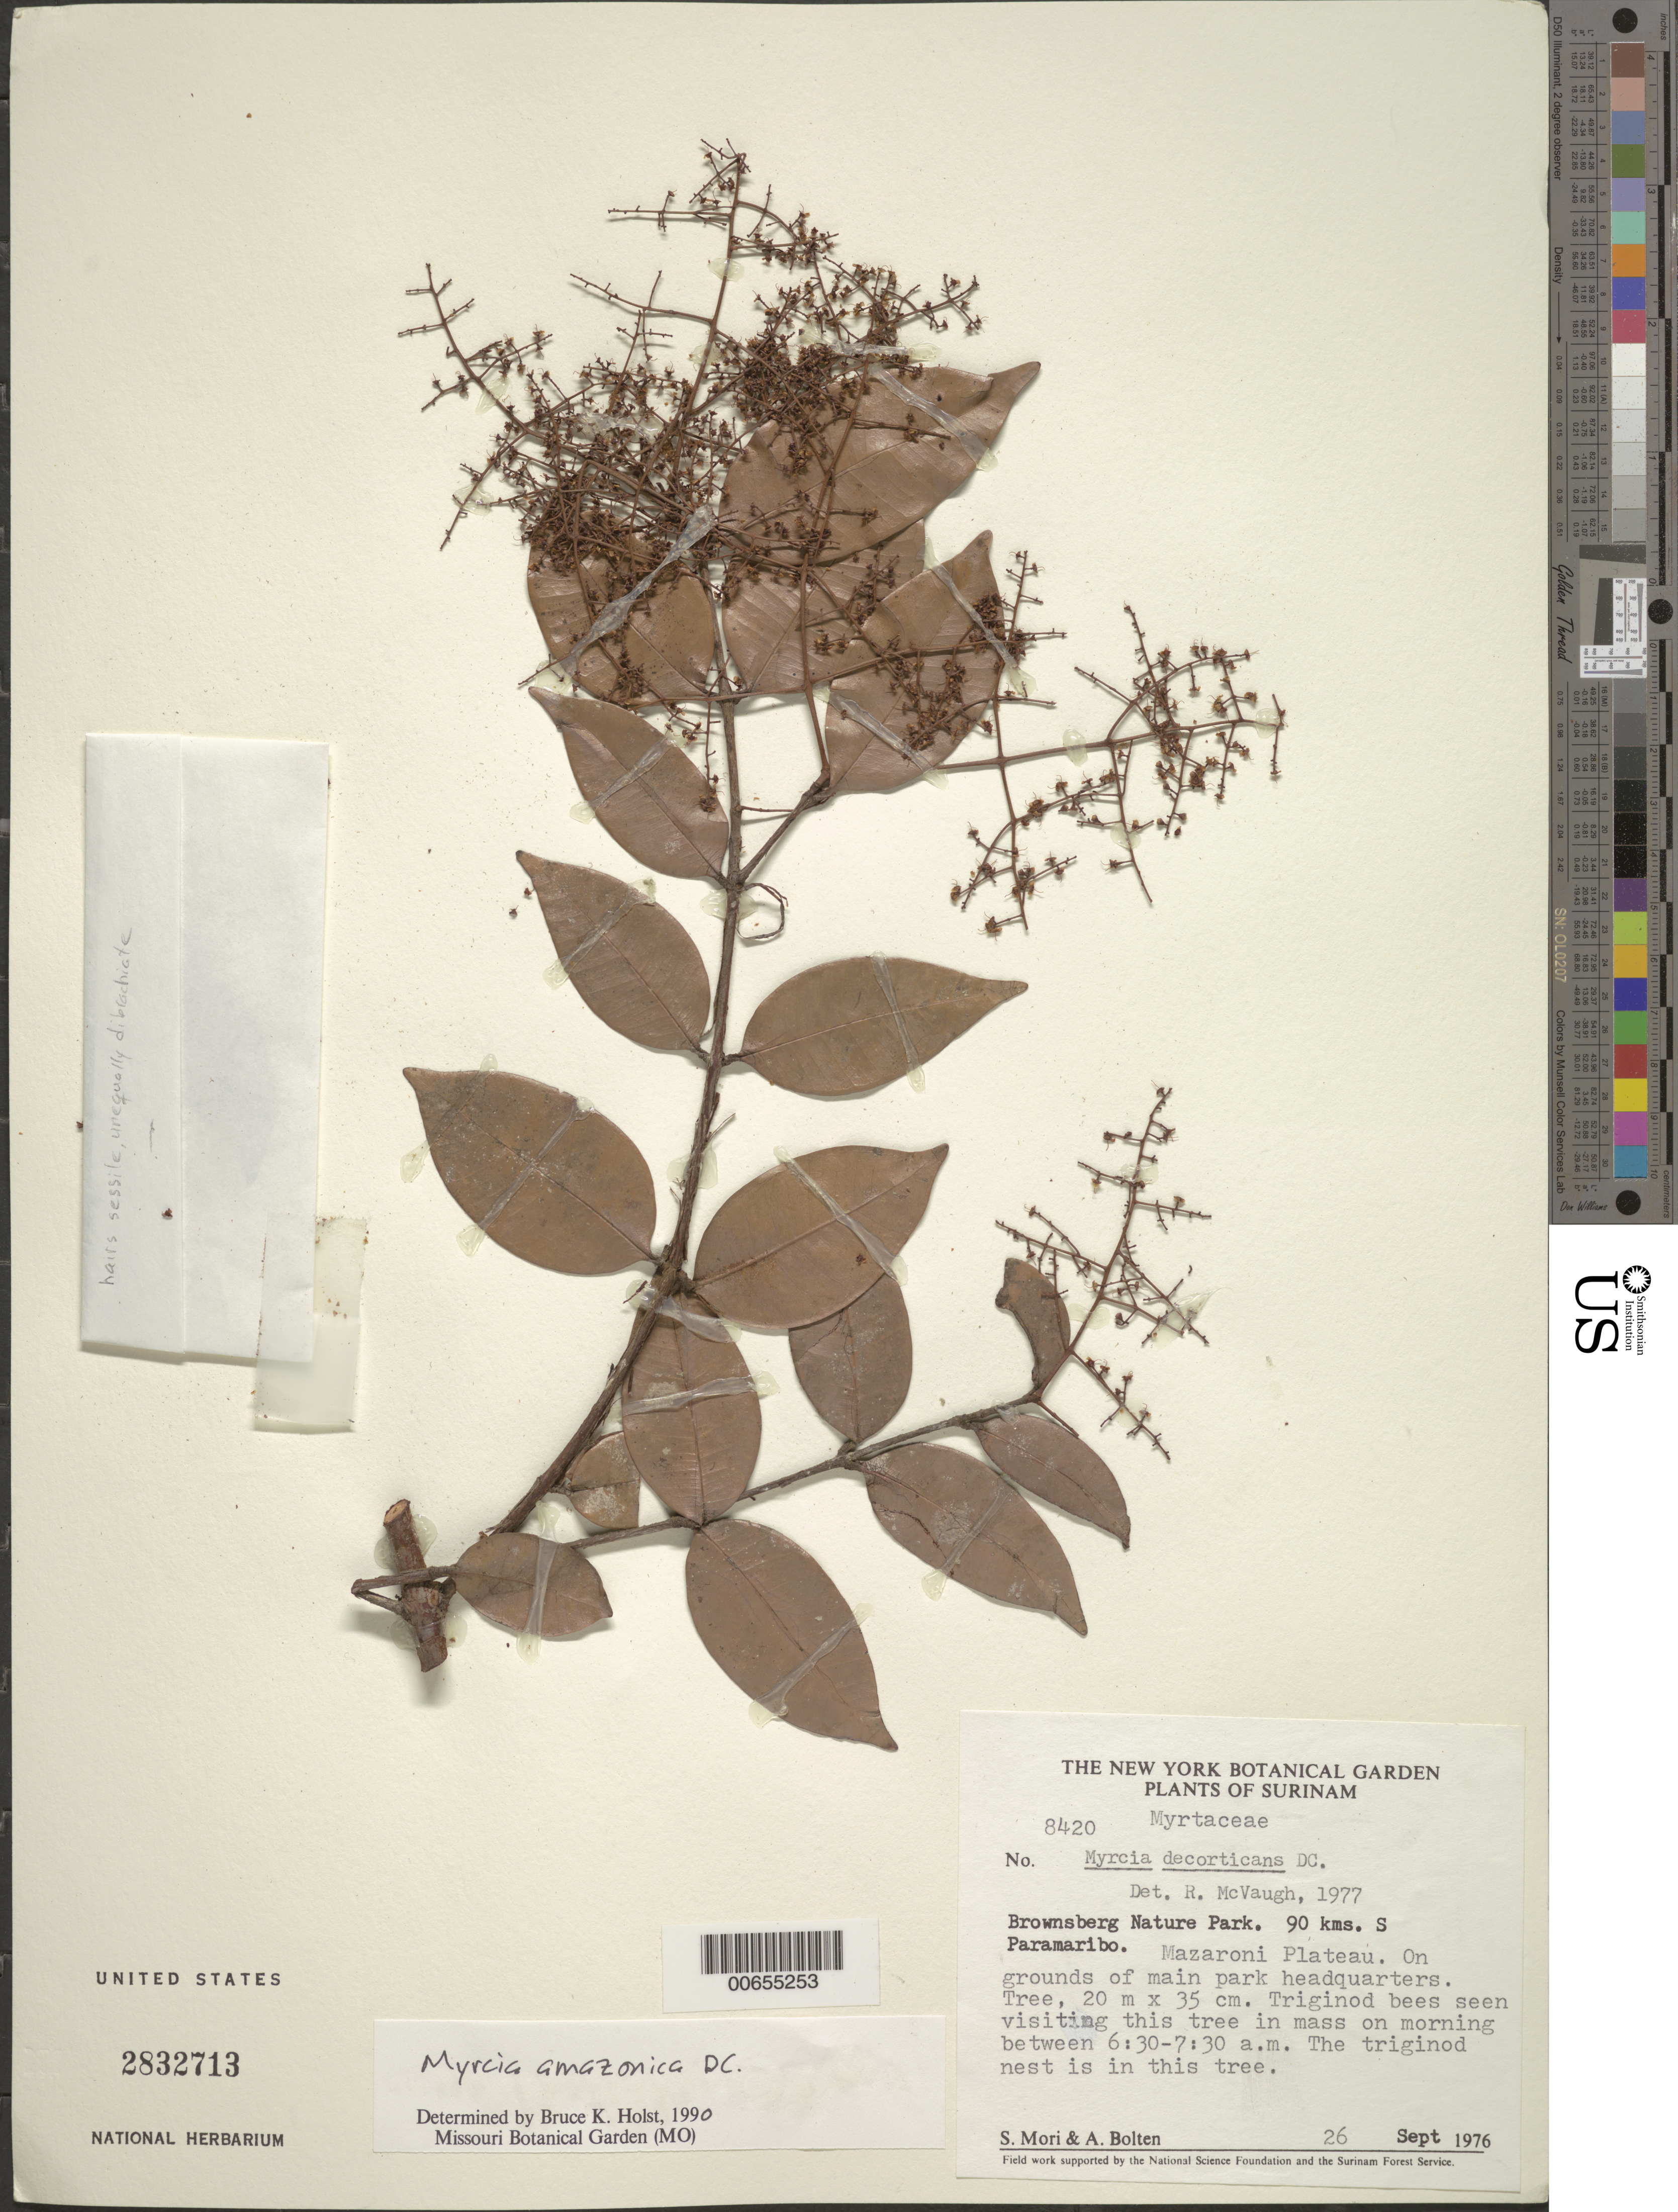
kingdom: Plantae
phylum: Tracheophyta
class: Magnoliopsida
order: Myrtales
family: Myrtaceae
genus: Myrcia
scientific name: Myrcia amazonica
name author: DC.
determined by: Holst, Bruce K.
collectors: S. Mori & A. Bolten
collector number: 8420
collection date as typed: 26-Sep-76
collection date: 1976-09-26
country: Suriname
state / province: Brokopondo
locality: Brownsberg Nature Reserve, 90 km S of Paramraibo, Mazaroni Plateau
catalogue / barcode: US 2832713